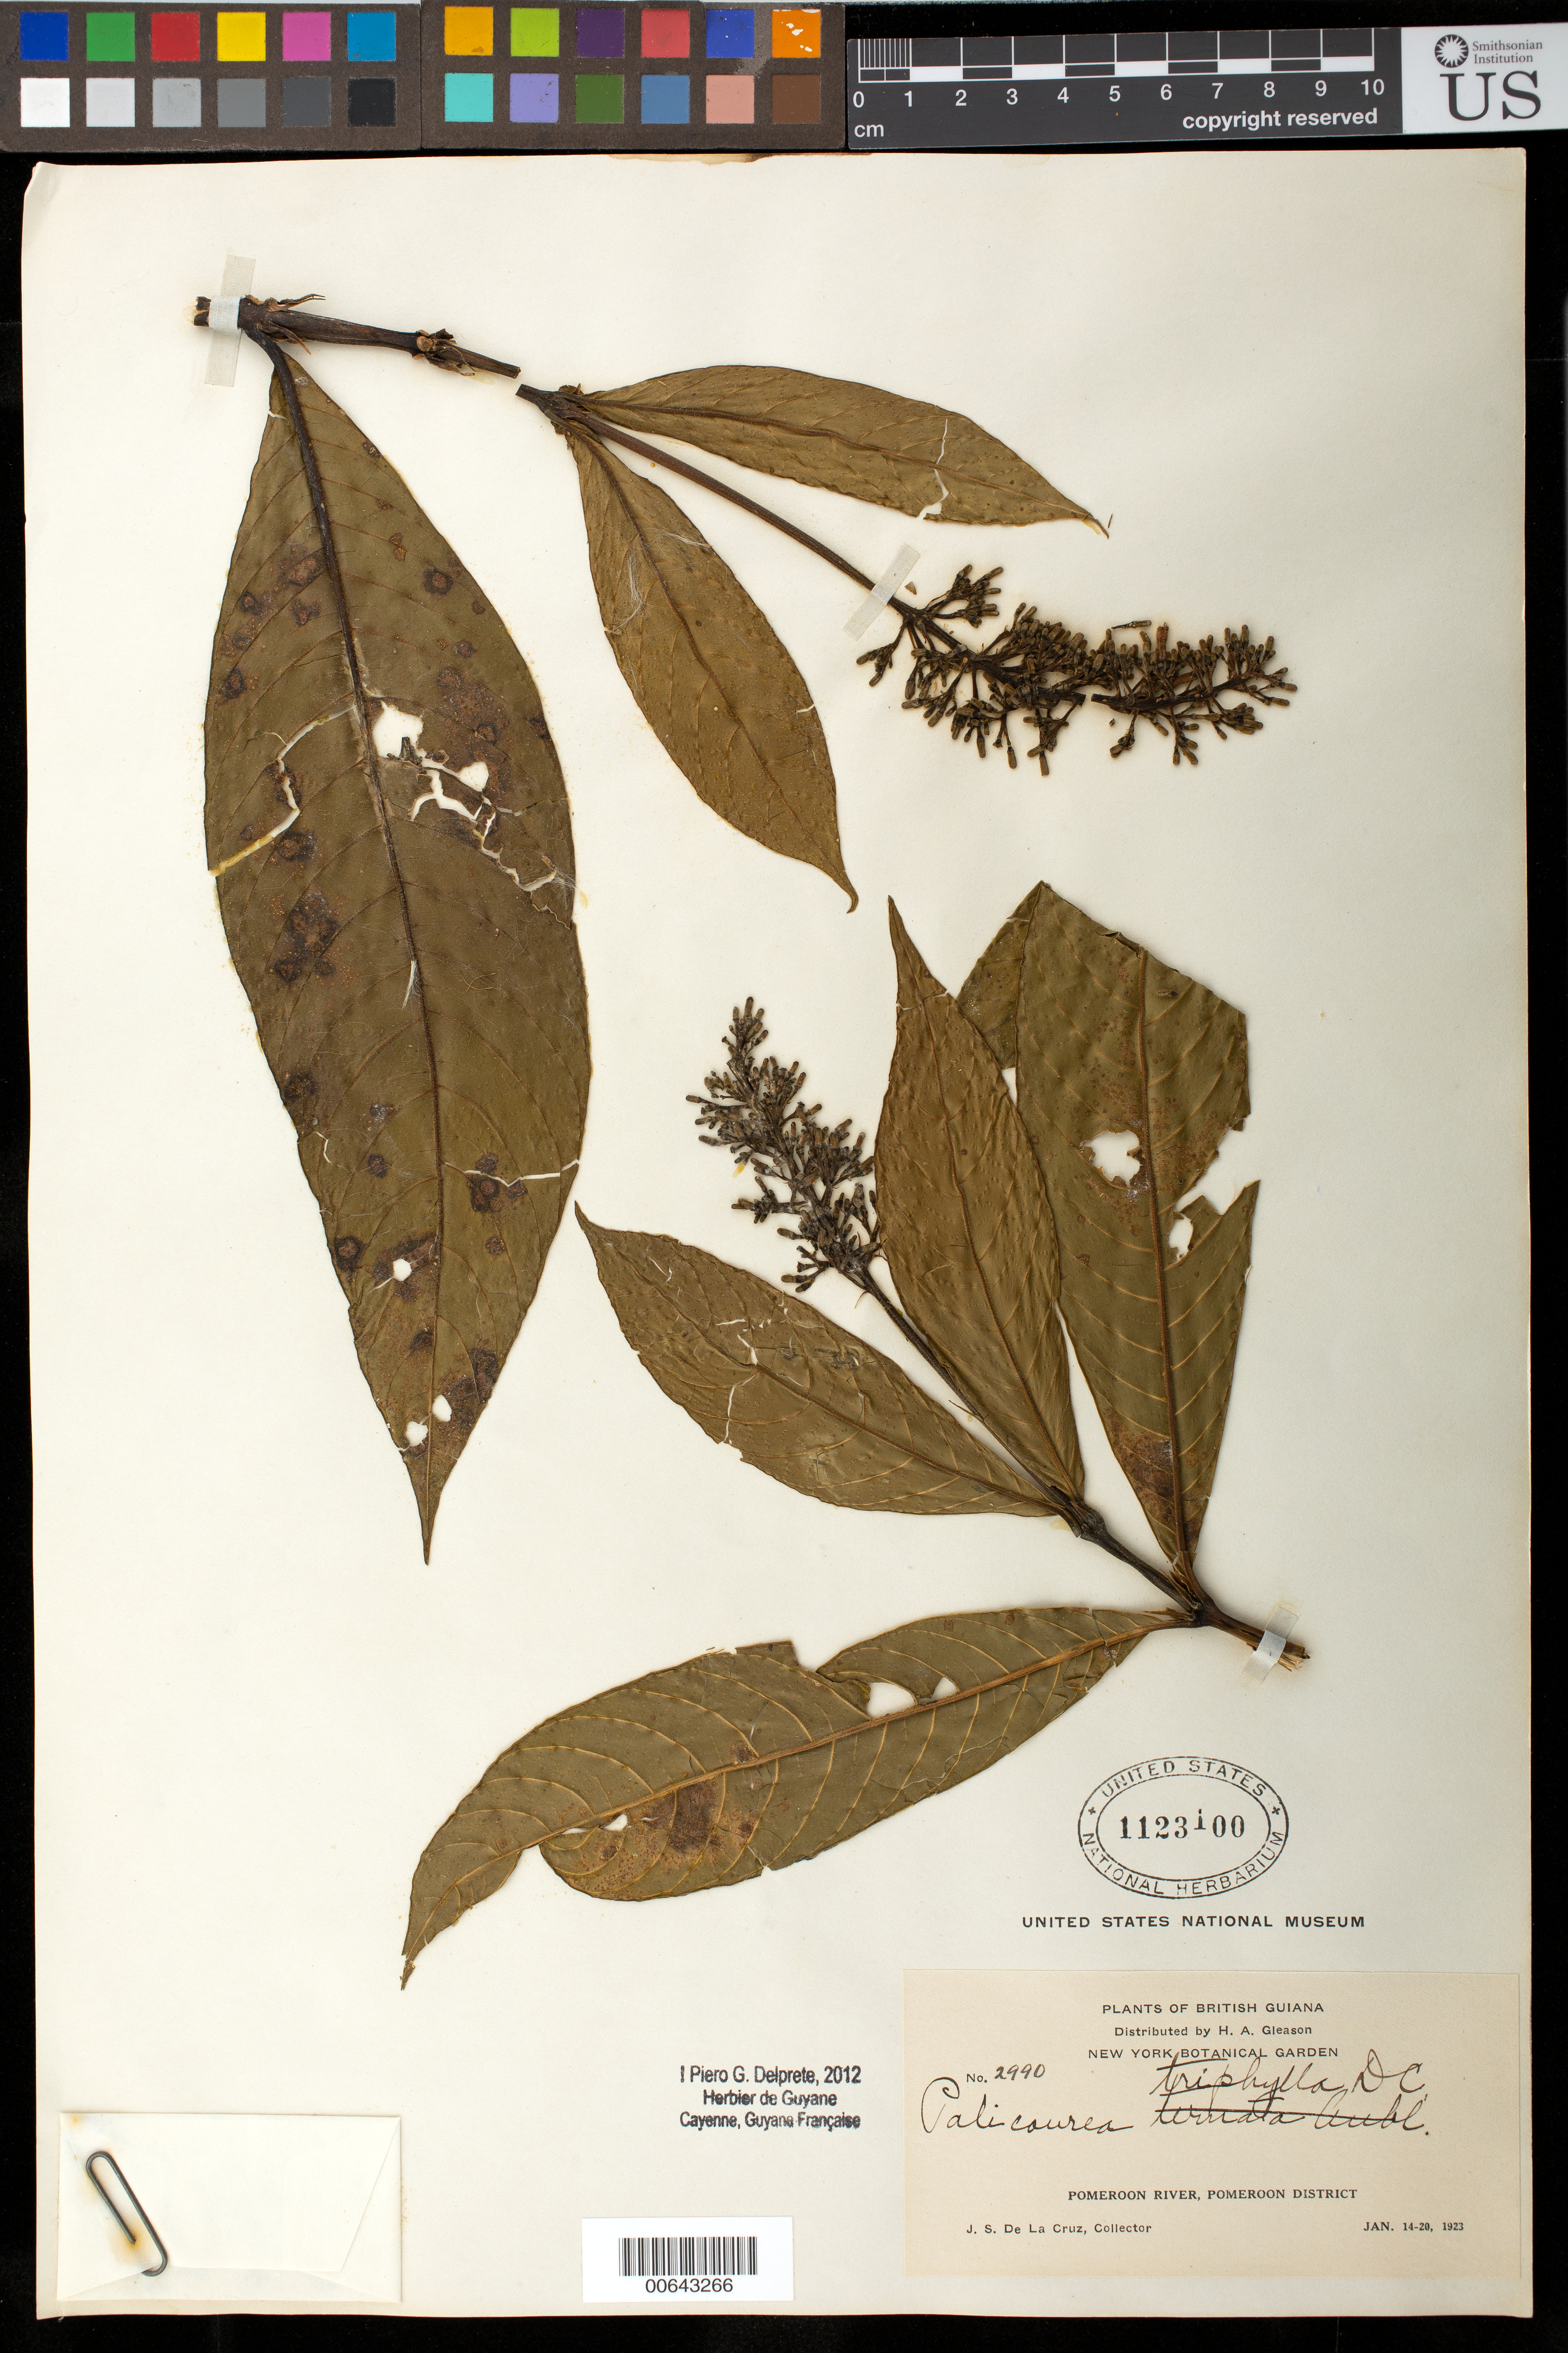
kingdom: Plantae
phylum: Tracheophyta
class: Magnoliopsida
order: Gentianales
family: Rubiaceae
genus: Palicourea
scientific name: Palicourea triphylla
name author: DC.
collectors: J. S. de la Cruz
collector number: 2990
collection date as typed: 14-Jan-23 to 20-Jan-23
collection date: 1923-01-14/1923-01-20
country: Guyana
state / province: Pomeroon-Supenaam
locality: Pomeroon R.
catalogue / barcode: US 1123100